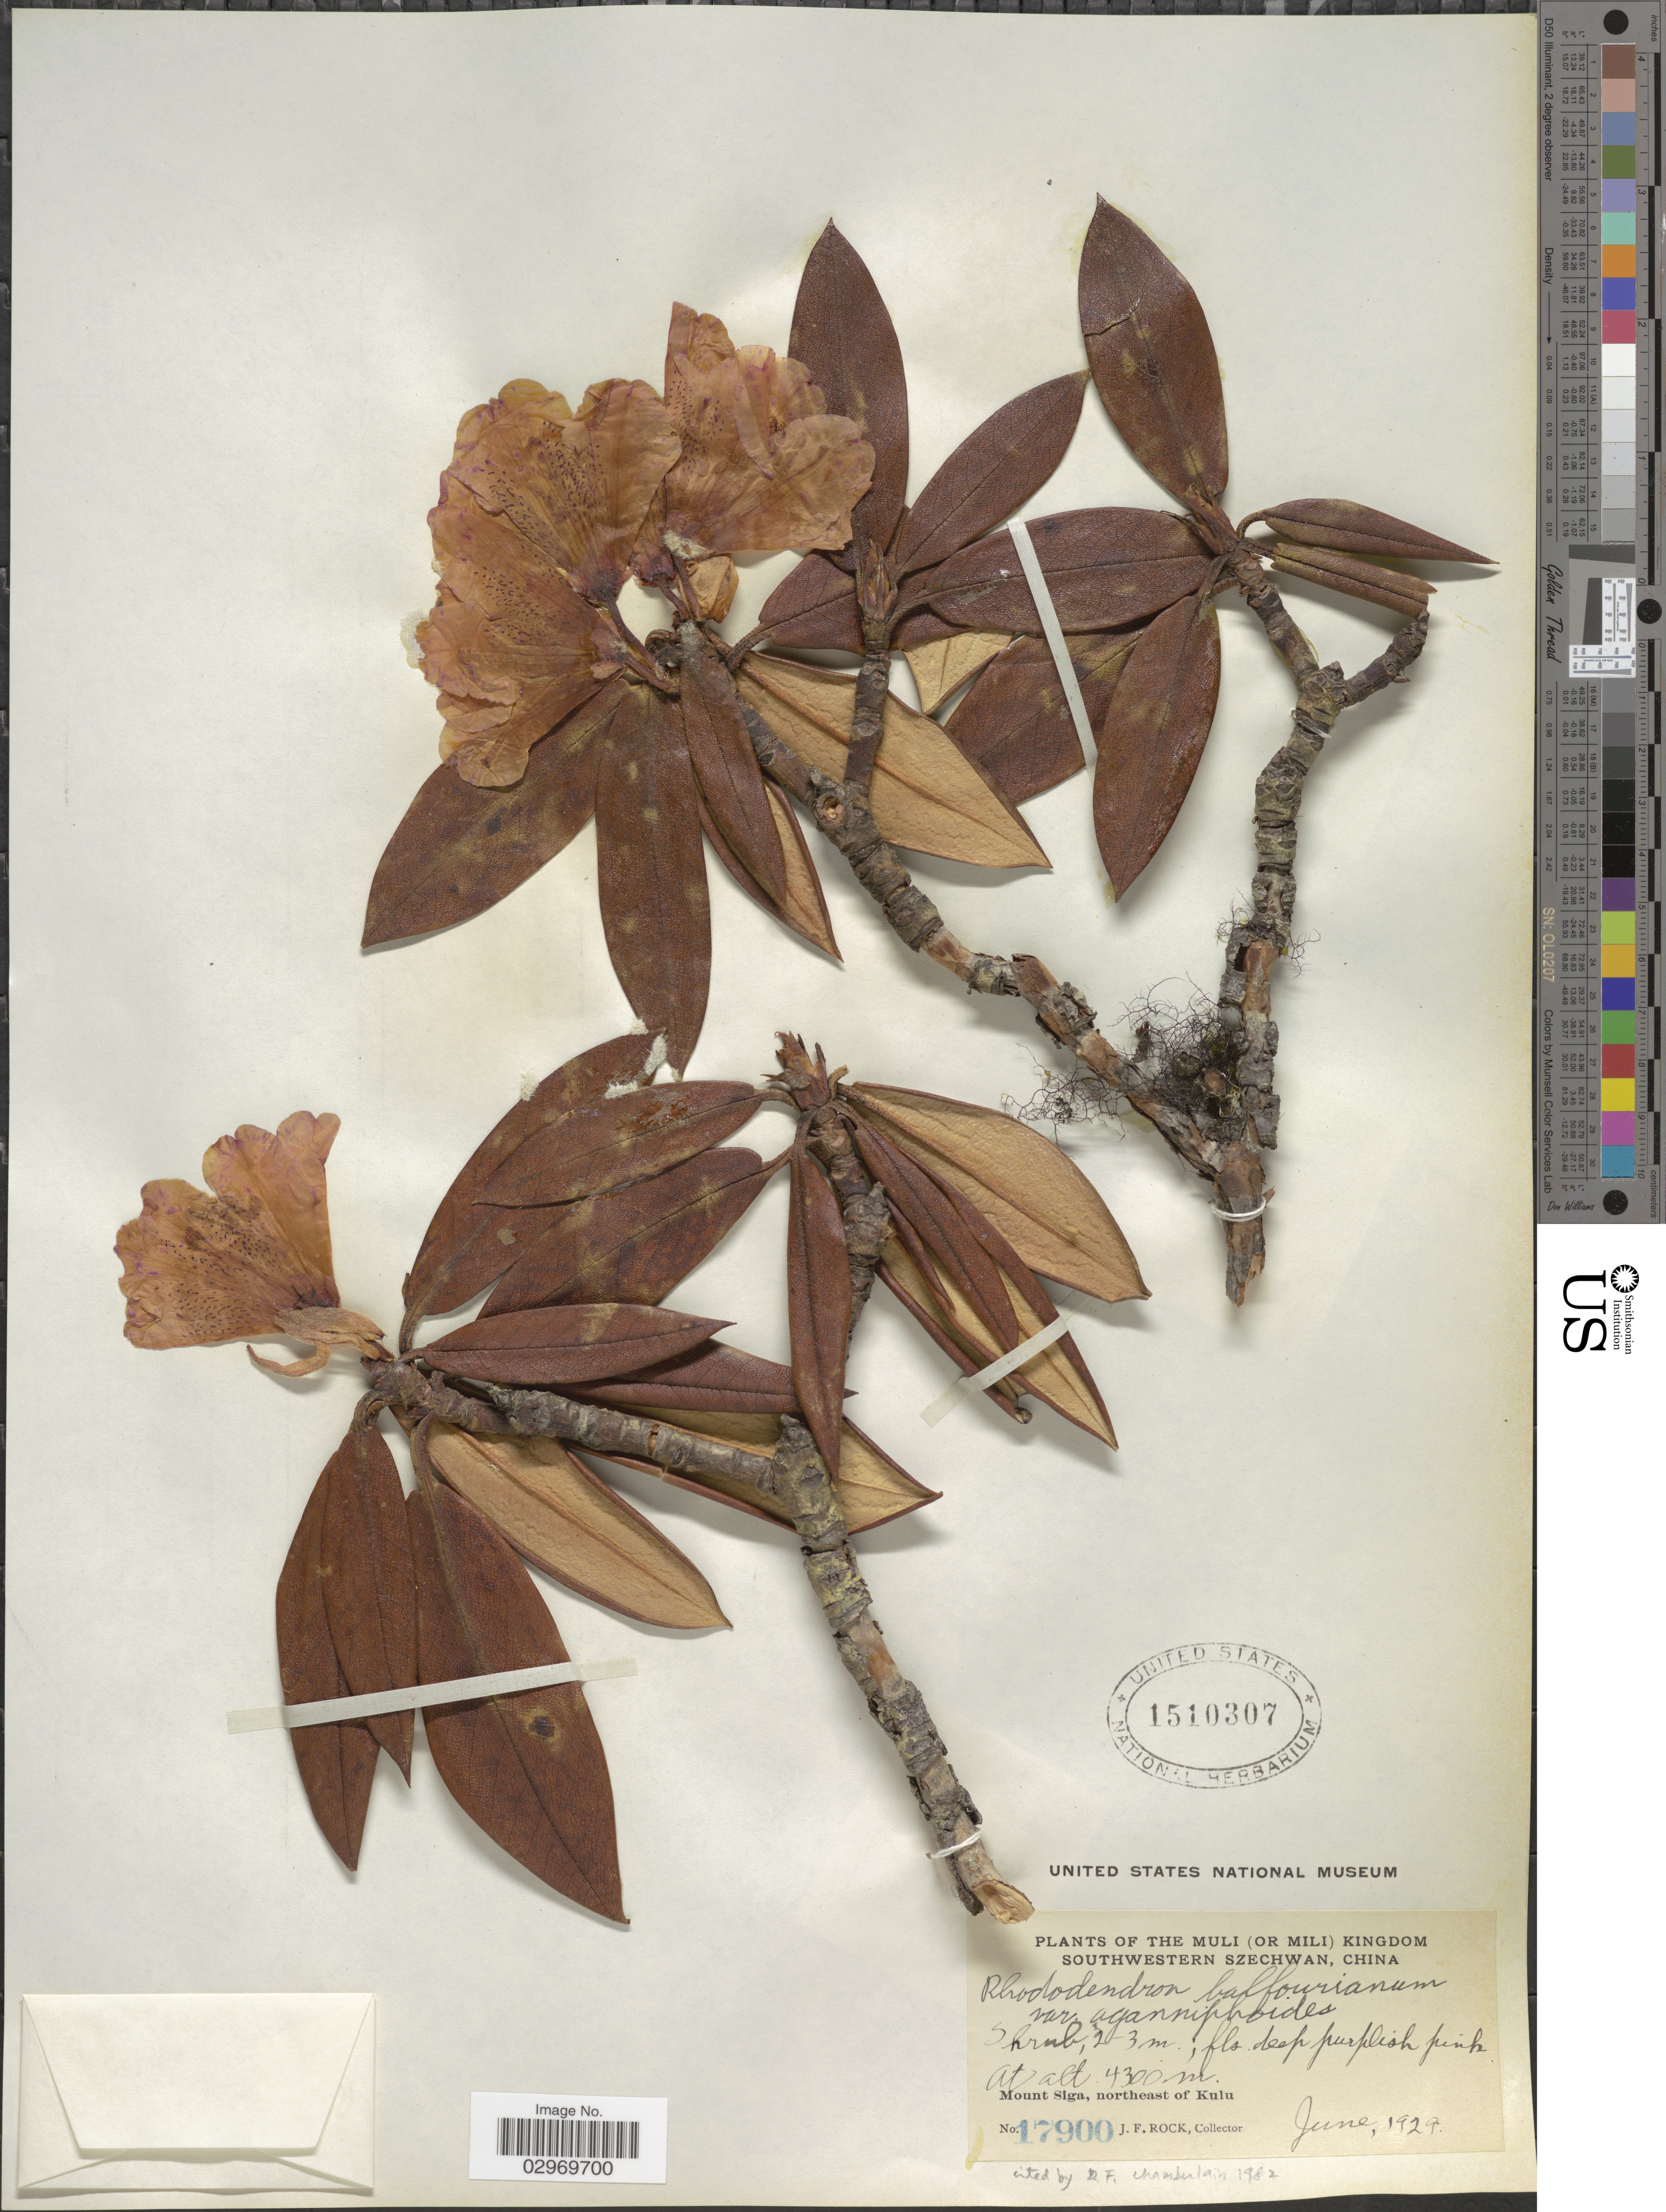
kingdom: Plantae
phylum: Tracheophyta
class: Magnoliopsida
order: Ericales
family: Ericaceae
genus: Rhododendron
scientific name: Rhododendron balfourianum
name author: Diels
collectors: J. Rock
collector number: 17900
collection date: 1929-06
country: China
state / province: Sichuan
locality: The Muli (or Mili) Kingdom, Southwestern Szechwan. Mount Siga, northeast of Kulu.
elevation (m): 4300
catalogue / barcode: US 1510307